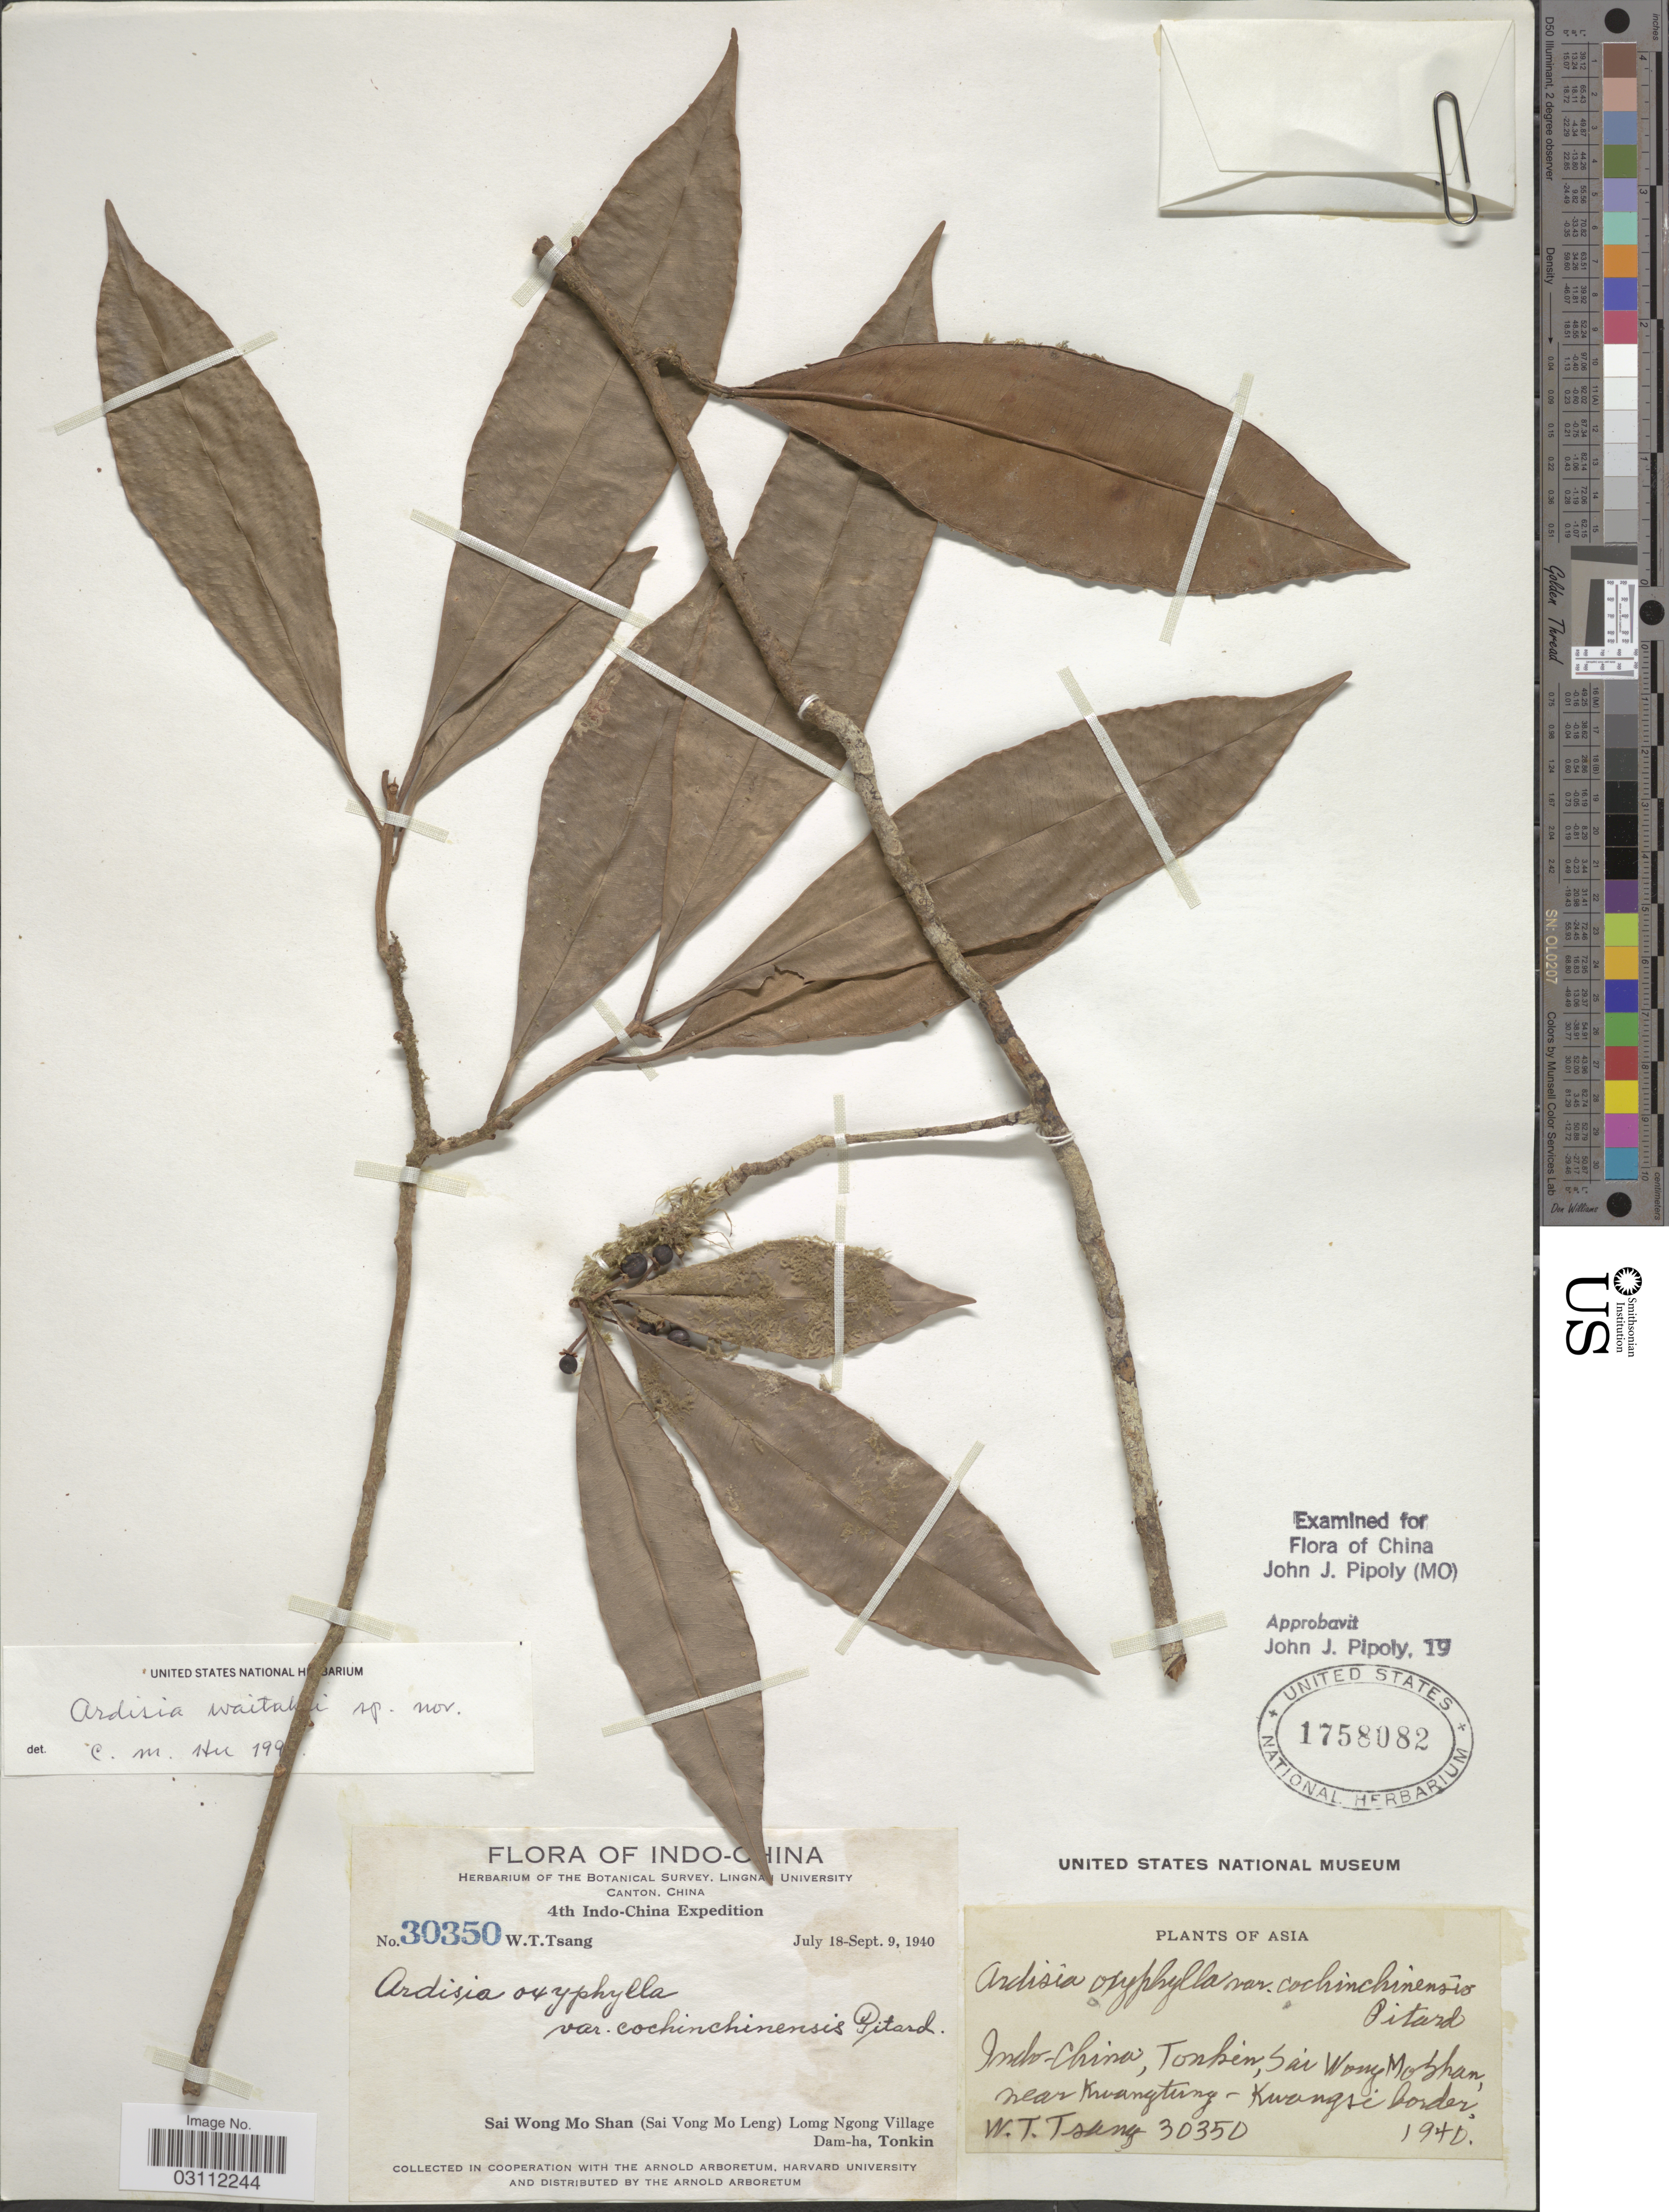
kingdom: Plantae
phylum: Tracheophyta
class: Magnoliopsida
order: Ericales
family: Primulaceae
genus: Ardisia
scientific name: Ardisia waitakii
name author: C.M. Hu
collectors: W. T. Tsang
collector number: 30350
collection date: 1940-07-18/1940-09-09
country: Vietnam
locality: Indo-China. Sai Wong Mo Shan (Sai Vong Mo Leng) Lomg Ngong Village. Dam-ha, Tonkin. Near Kwangtung-Kwangsi border.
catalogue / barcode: US 1758082